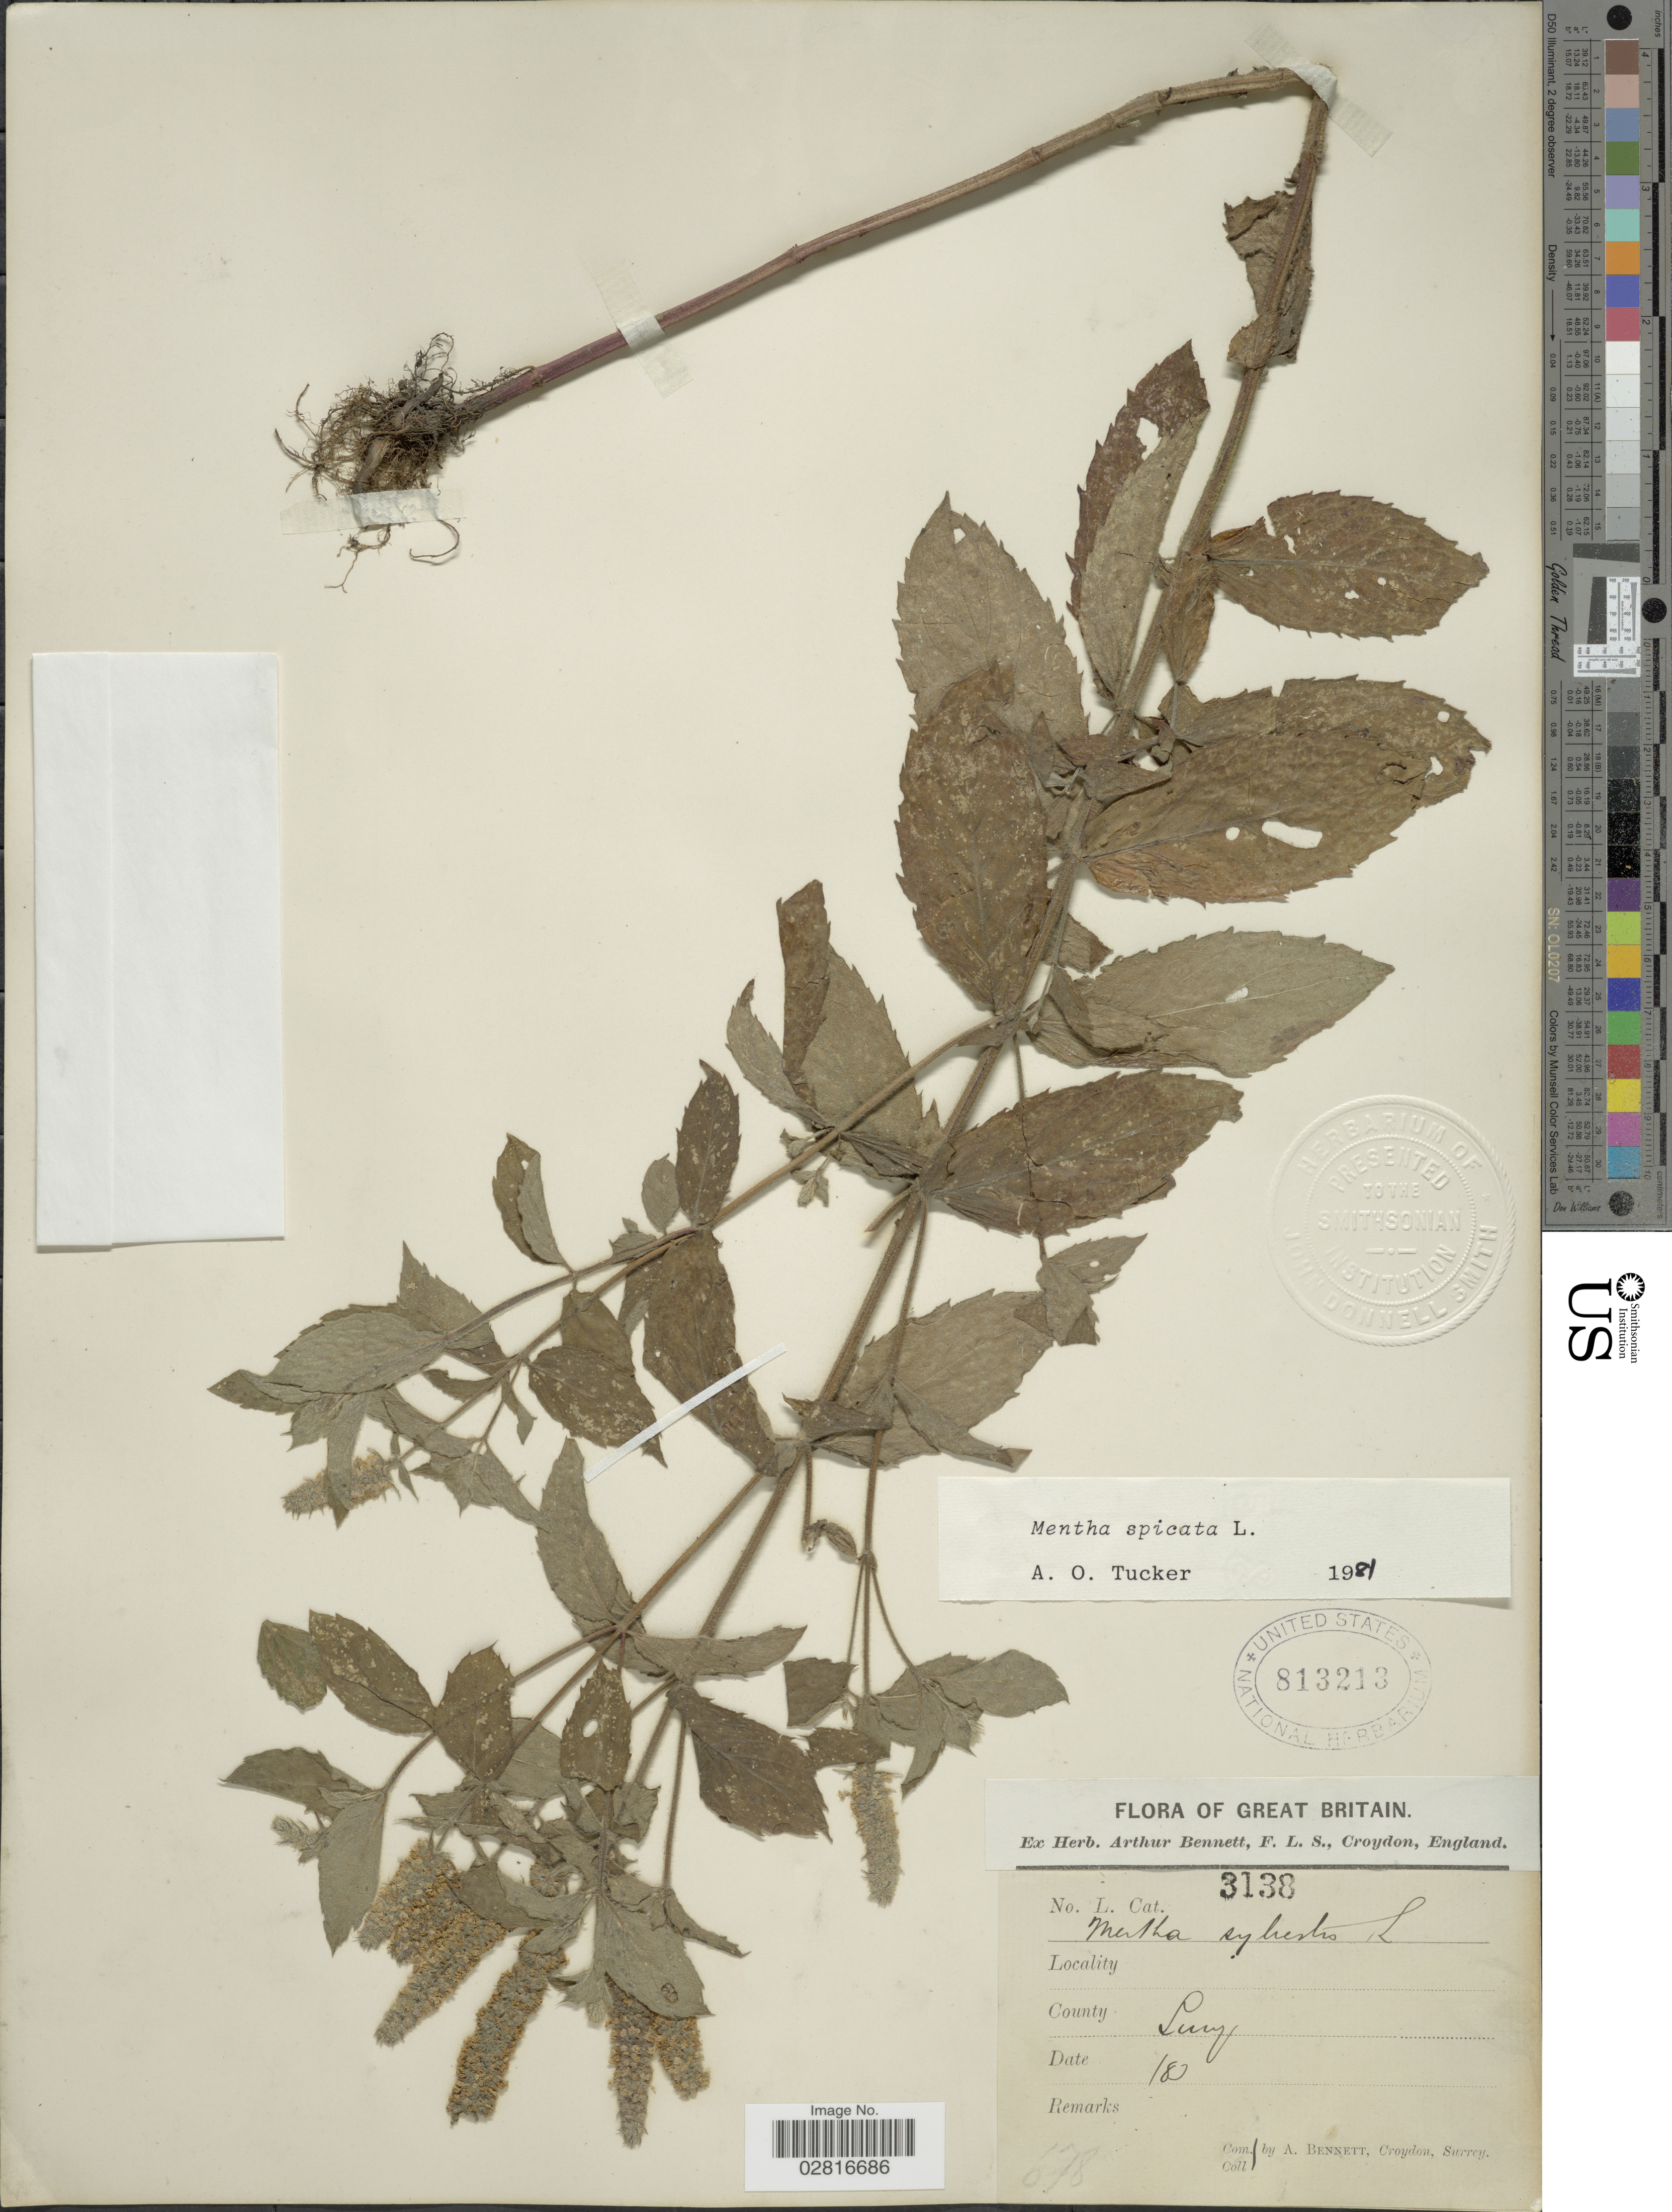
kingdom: Plantae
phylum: Tracheophyta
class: Magnoliopsida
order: Lamiales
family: Lamiaceae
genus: Mentha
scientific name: Mentha spicata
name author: L.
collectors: A. Bennett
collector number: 678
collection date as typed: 18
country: United Kingdom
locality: Great Britain. County Surrey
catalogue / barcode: US 813213